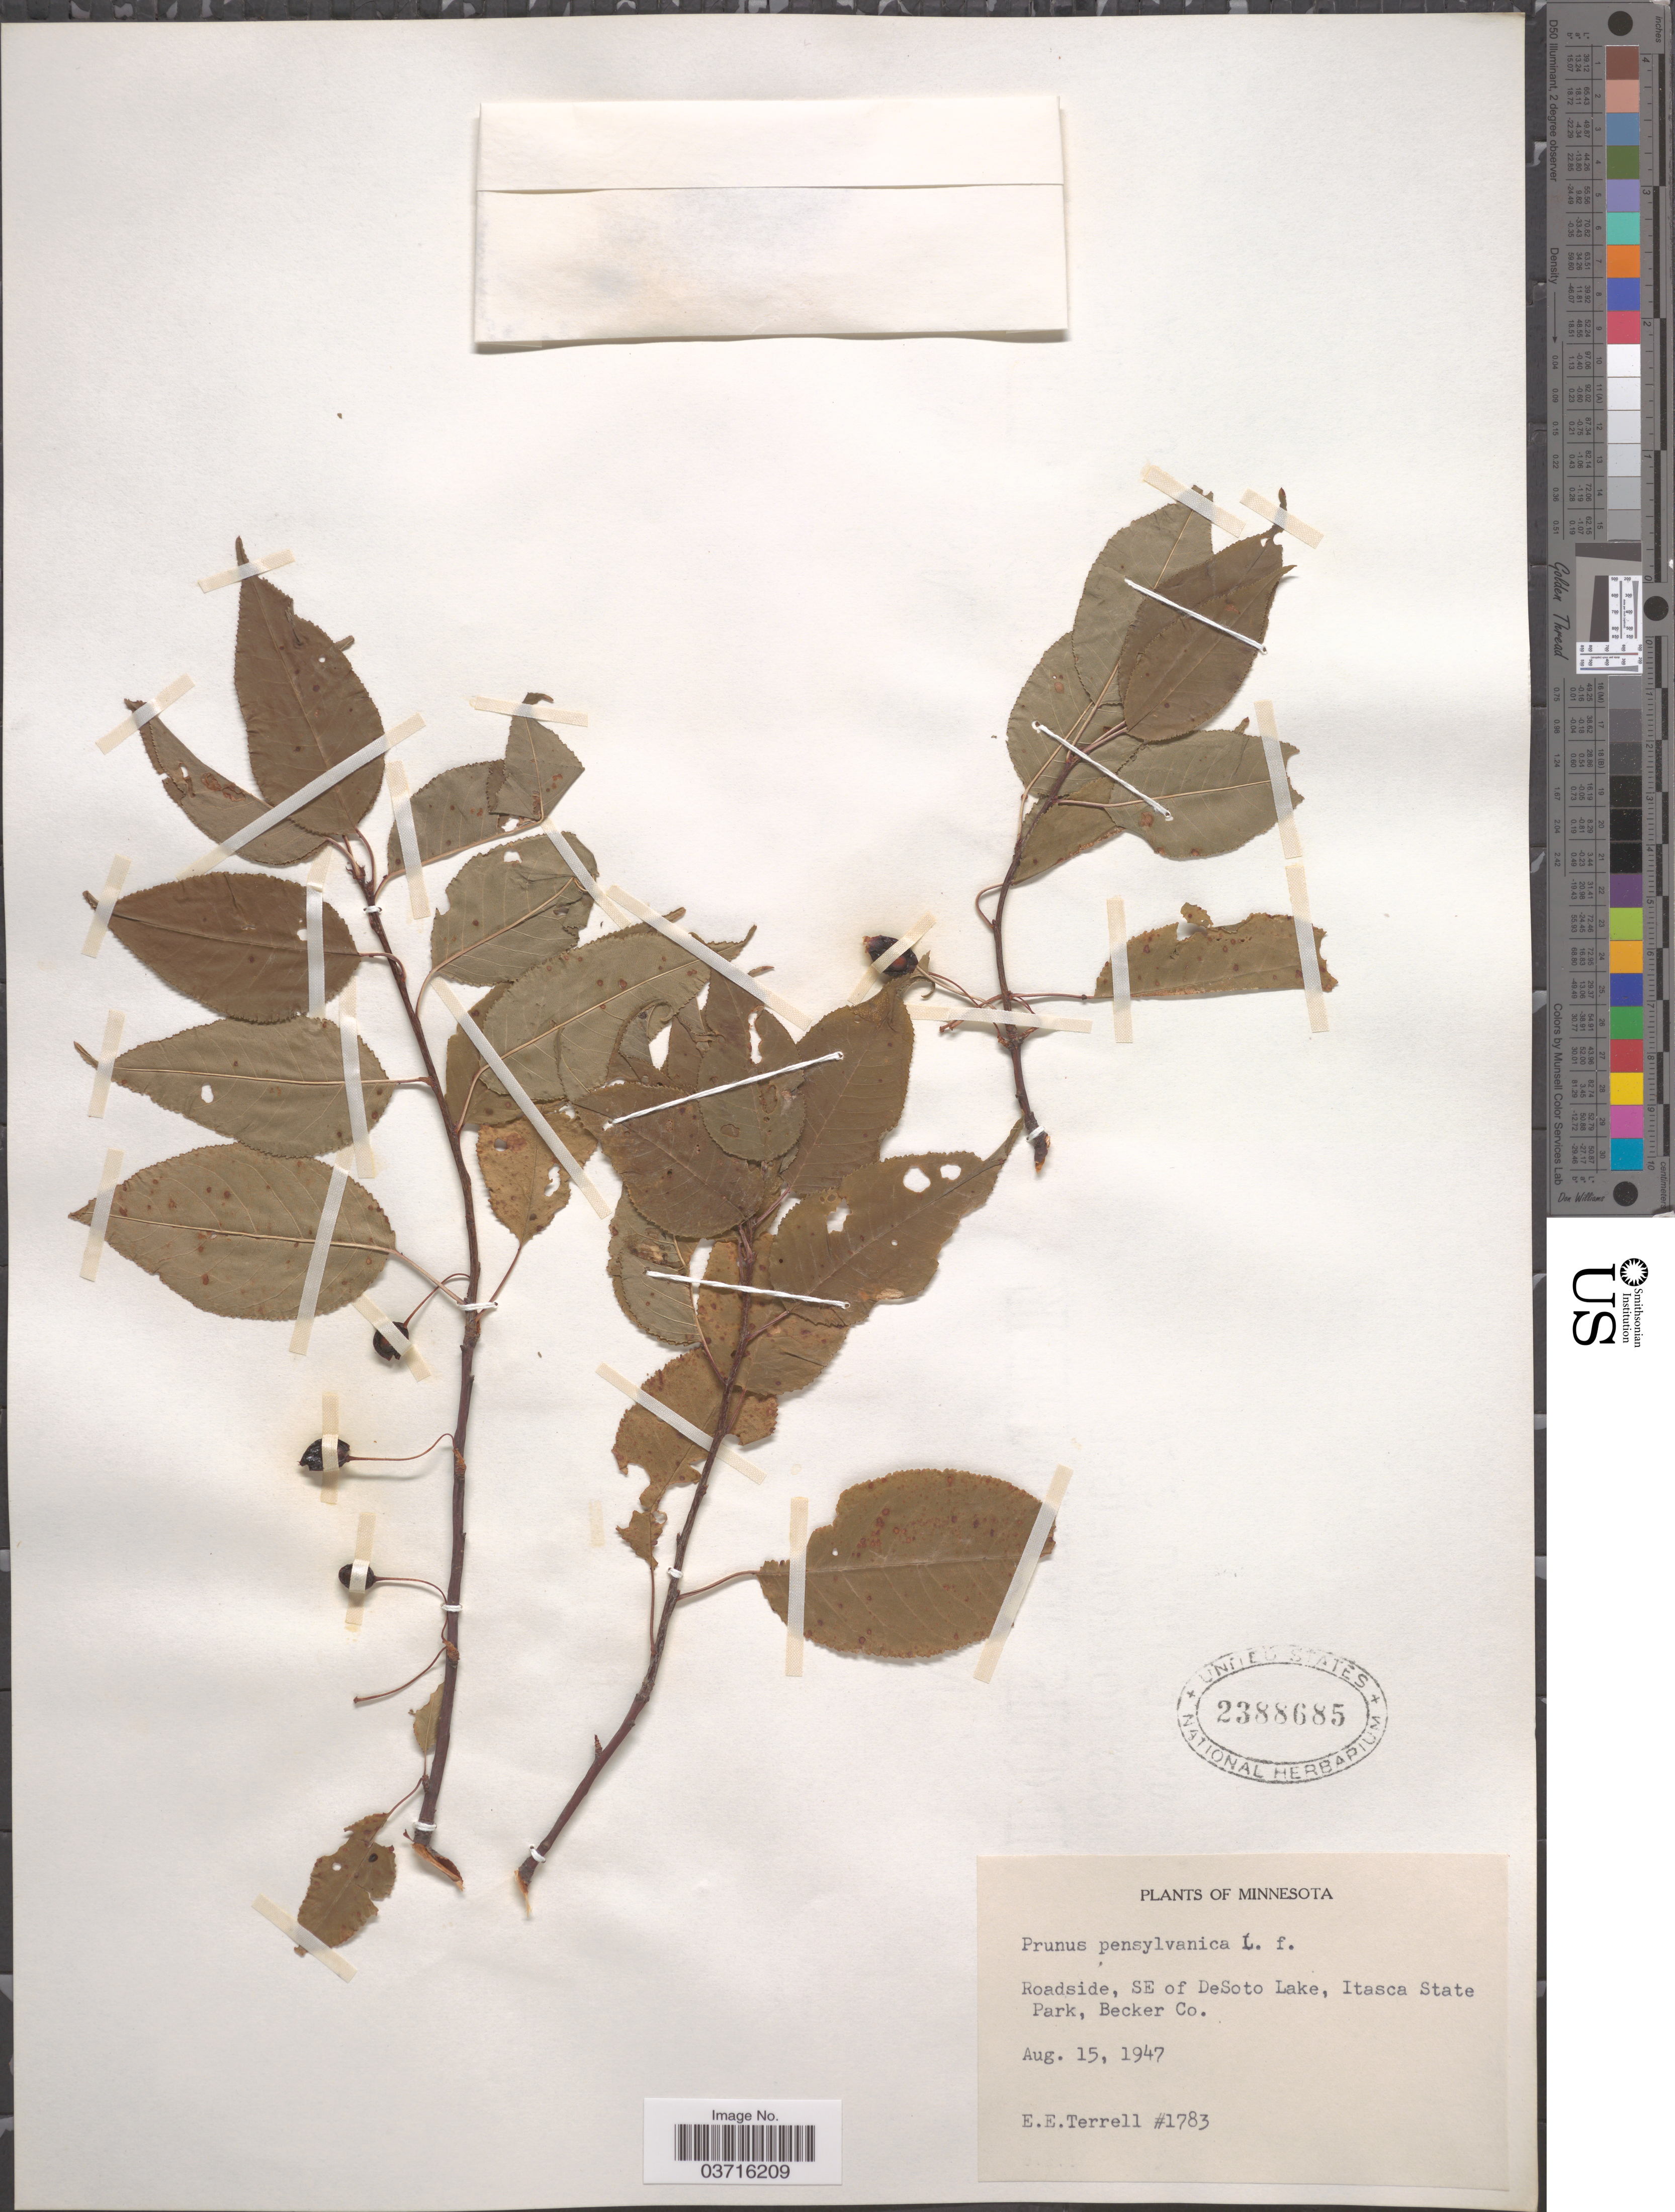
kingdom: Plantae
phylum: Tracheophyta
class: Magnoliopsida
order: Rosales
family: Rosaceae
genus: Prunus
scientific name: Prunus pensylvanica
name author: L. f.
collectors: E. E. Terrell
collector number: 1783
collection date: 1947-08-15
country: United States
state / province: Minnesota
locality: Roadside, SE of DeSoto Lake, Itasca State Park, Becker Co.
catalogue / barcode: US 2388685